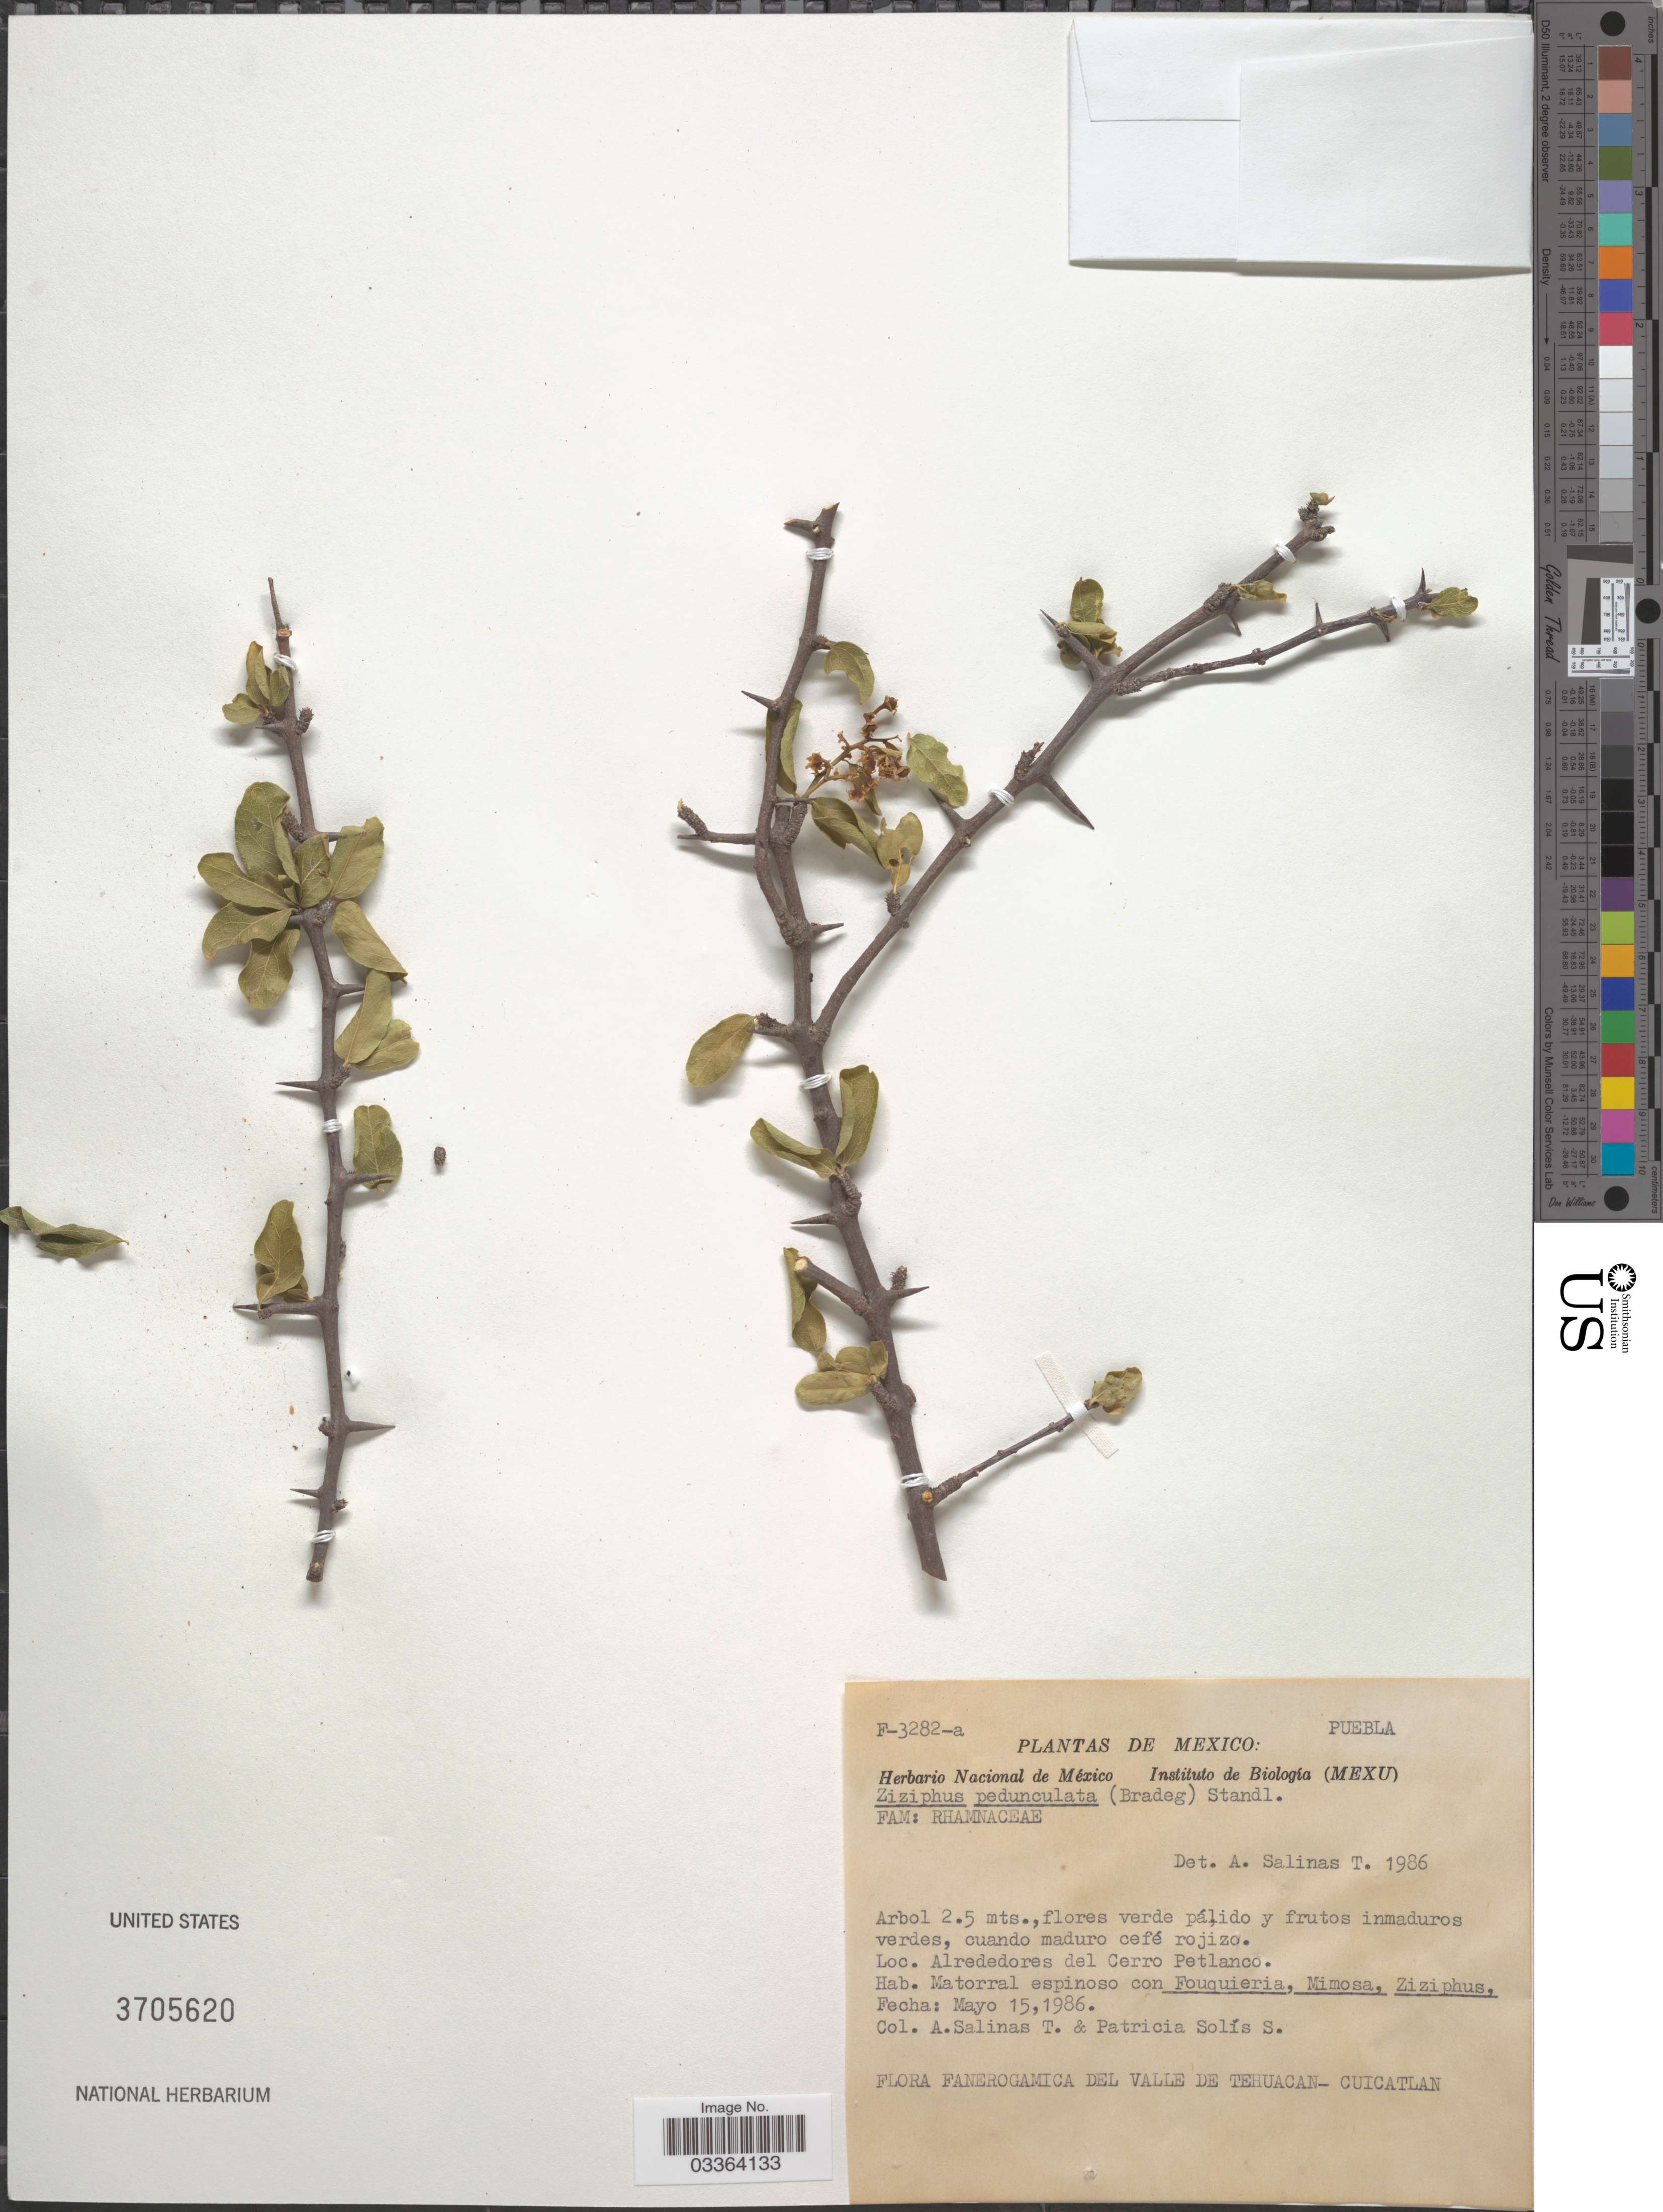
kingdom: Plantae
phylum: Tracheophyta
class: Magnoliopsida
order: Rosales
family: Rhamnaceae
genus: Sarcomphalus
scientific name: Sarcomphalus pedunculatus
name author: (Brandegee) Hauenschild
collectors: A. Salinas T. & P. Solis S.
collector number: F-3282-a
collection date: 1986-05-15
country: Mexico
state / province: Puebla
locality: Alrededores del Cerro Petlanco, Valle de Tehucan-Cuicatlan. [unsure placement]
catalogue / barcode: US 3705620